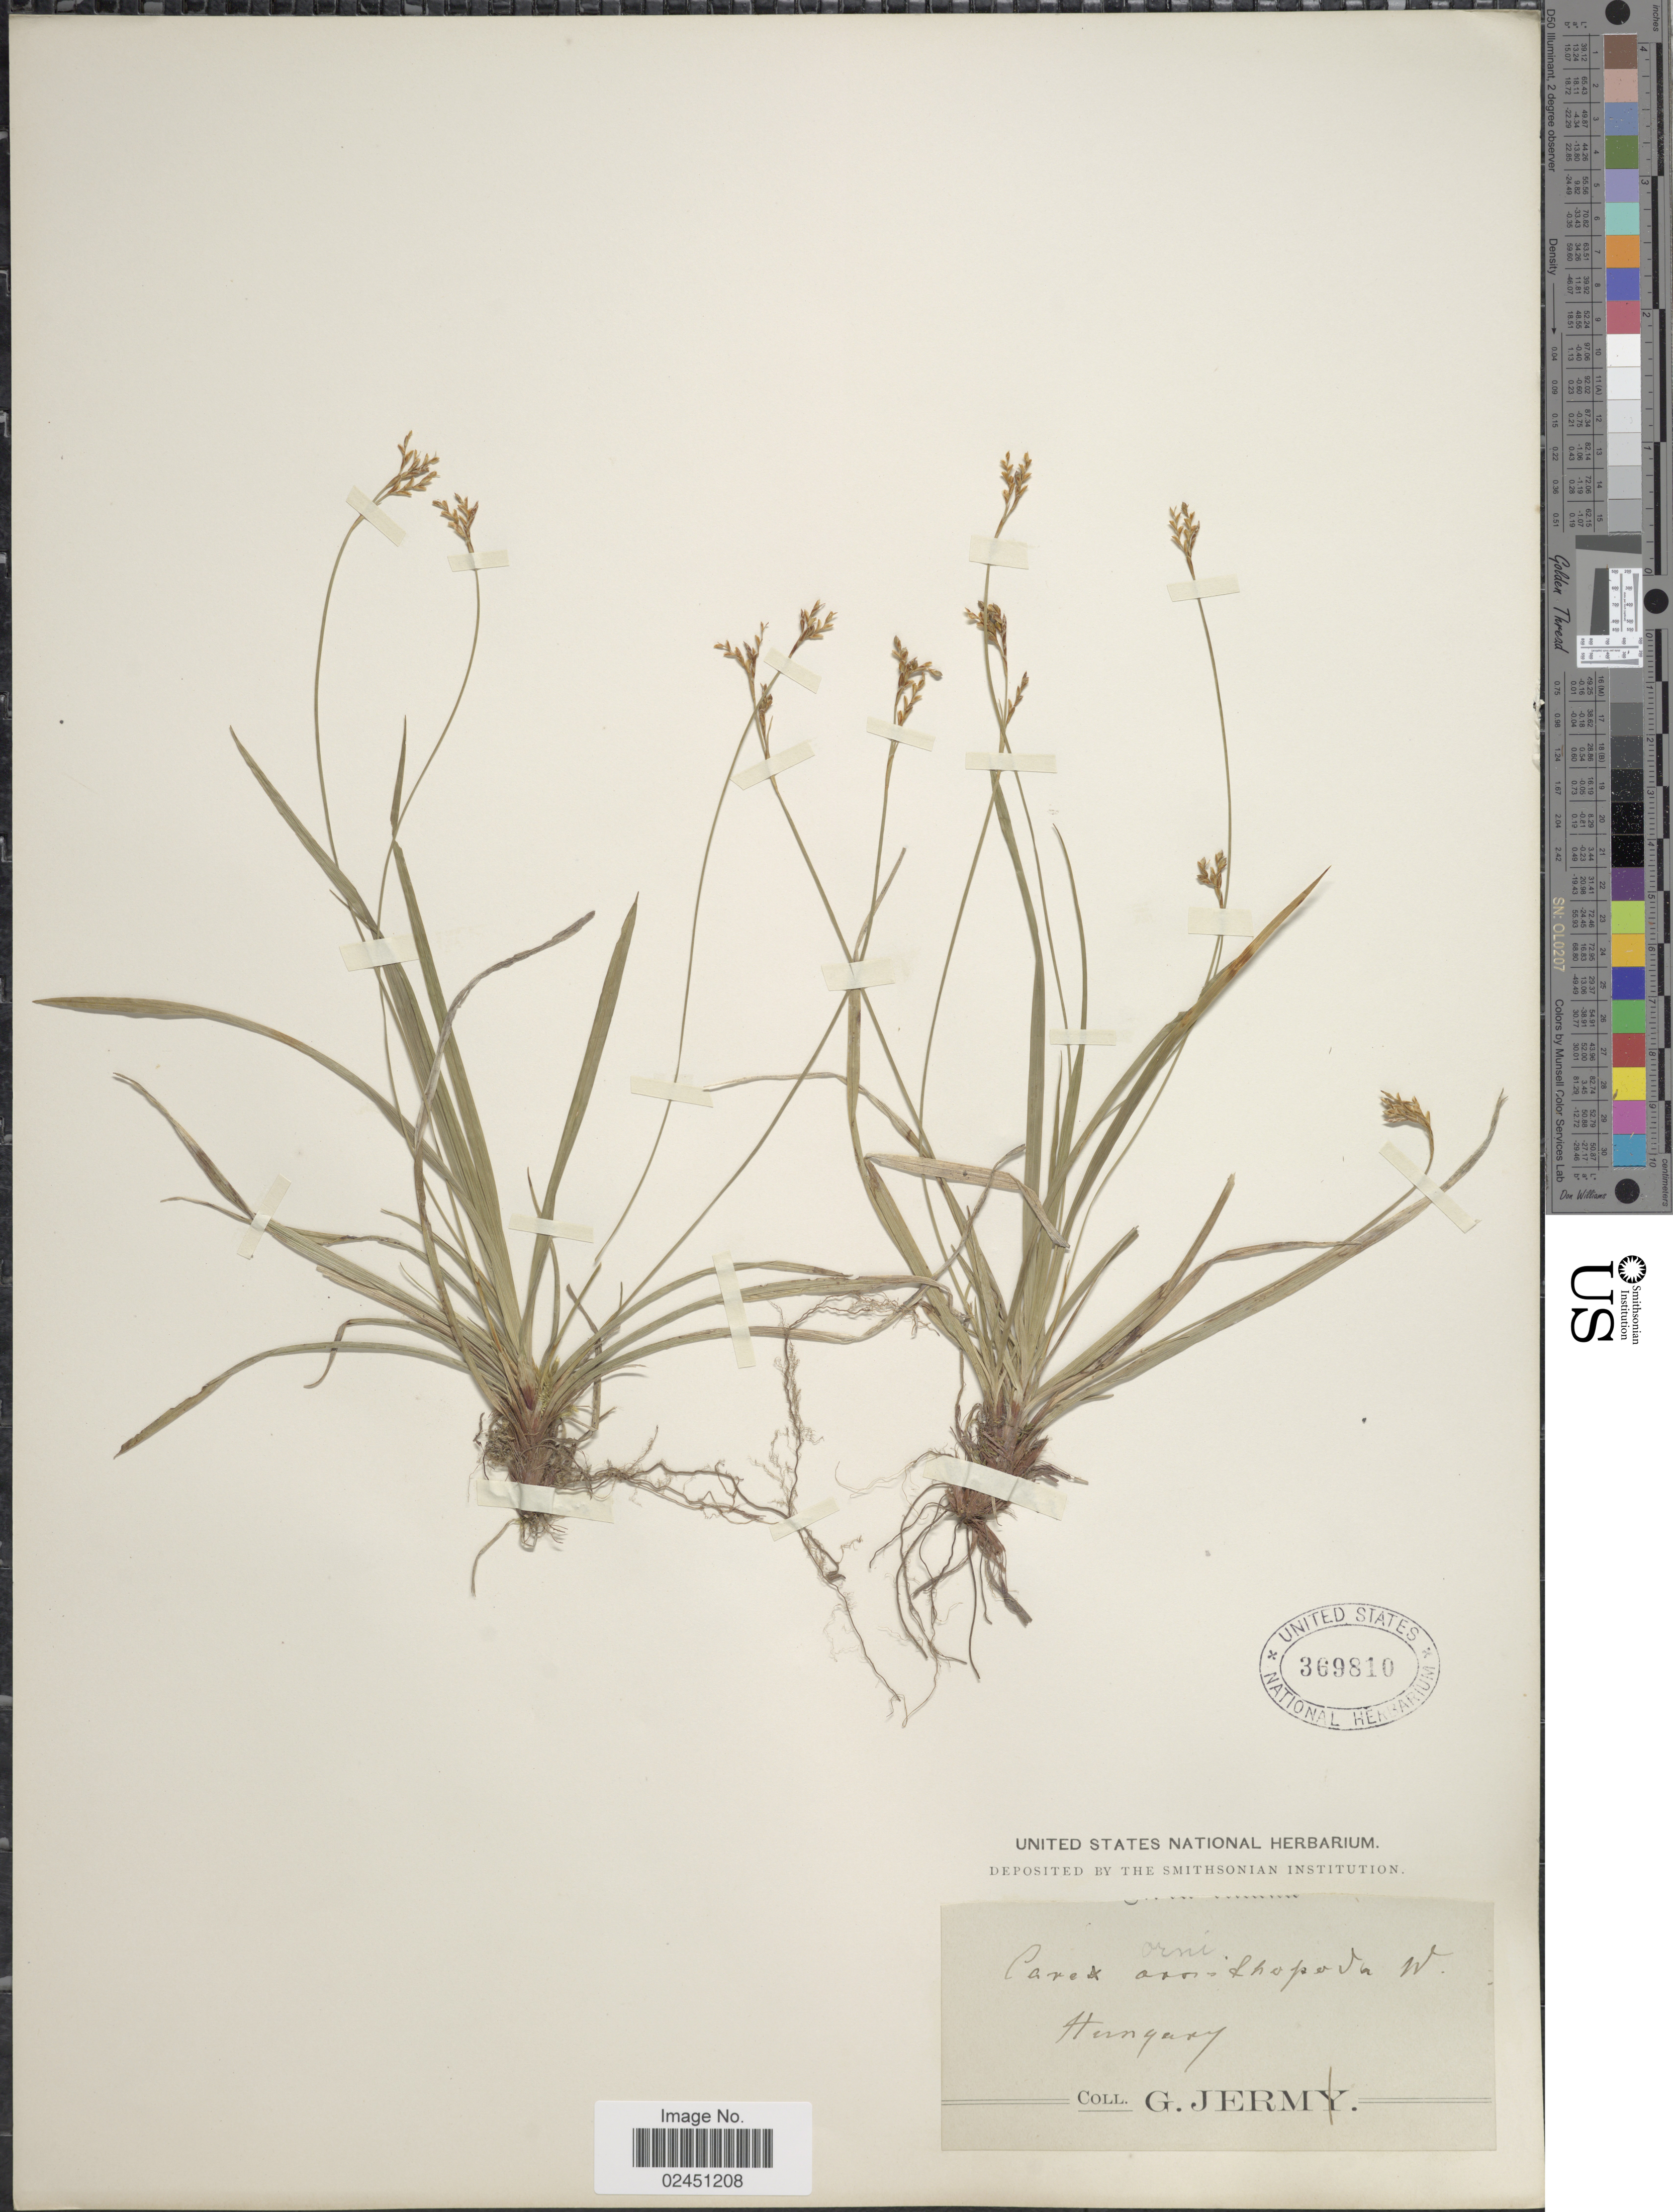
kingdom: Plantae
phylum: Tracheophyta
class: Liliopsida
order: Poales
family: Cyperaceae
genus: Carex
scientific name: Carex ornithopoda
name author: Willd.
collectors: G. Jermy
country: Hungary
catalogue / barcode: US 369810